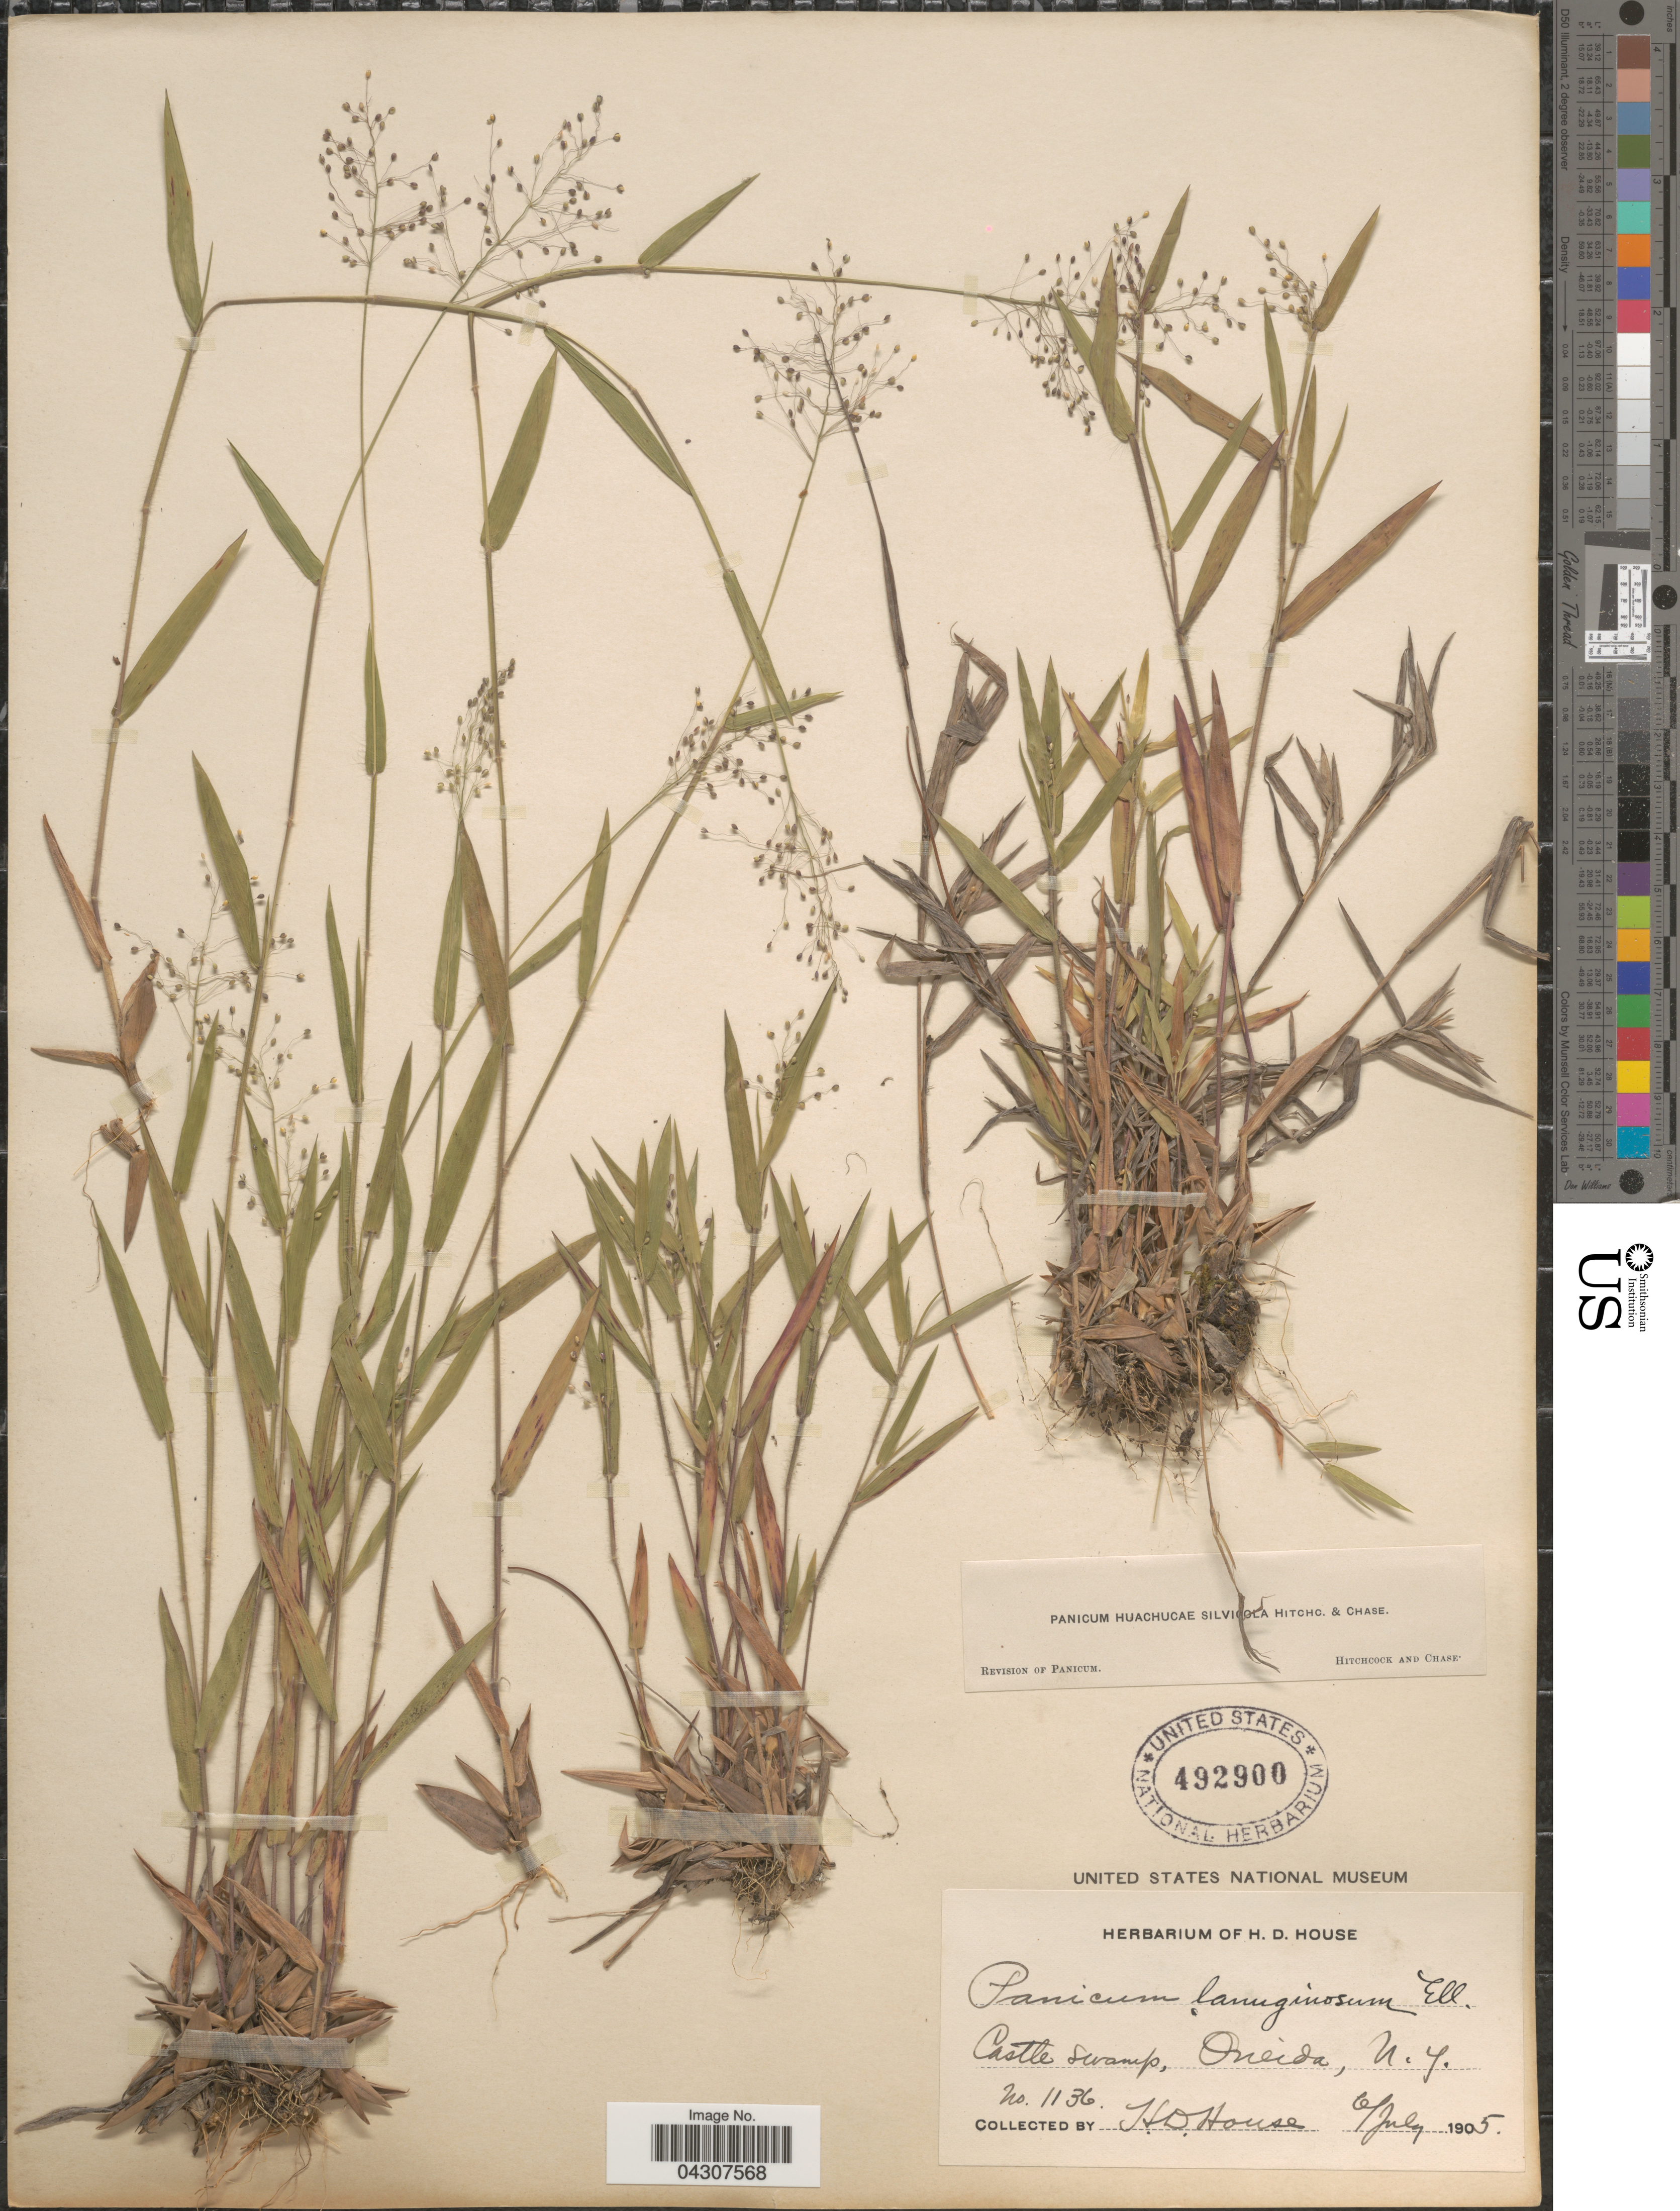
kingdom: Plantae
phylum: Tracheophyta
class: Liliopsida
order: Poales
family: Poaceae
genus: Dichanthelium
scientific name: Dichanthelium acuminatum var. acuminatum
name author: (Sw.) Gould & C.A. Clark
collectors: H. D. House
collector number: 1136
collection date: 1905-07-06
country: United States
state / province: New York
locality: Castle swamp, Oneida.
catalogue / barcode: US 492900